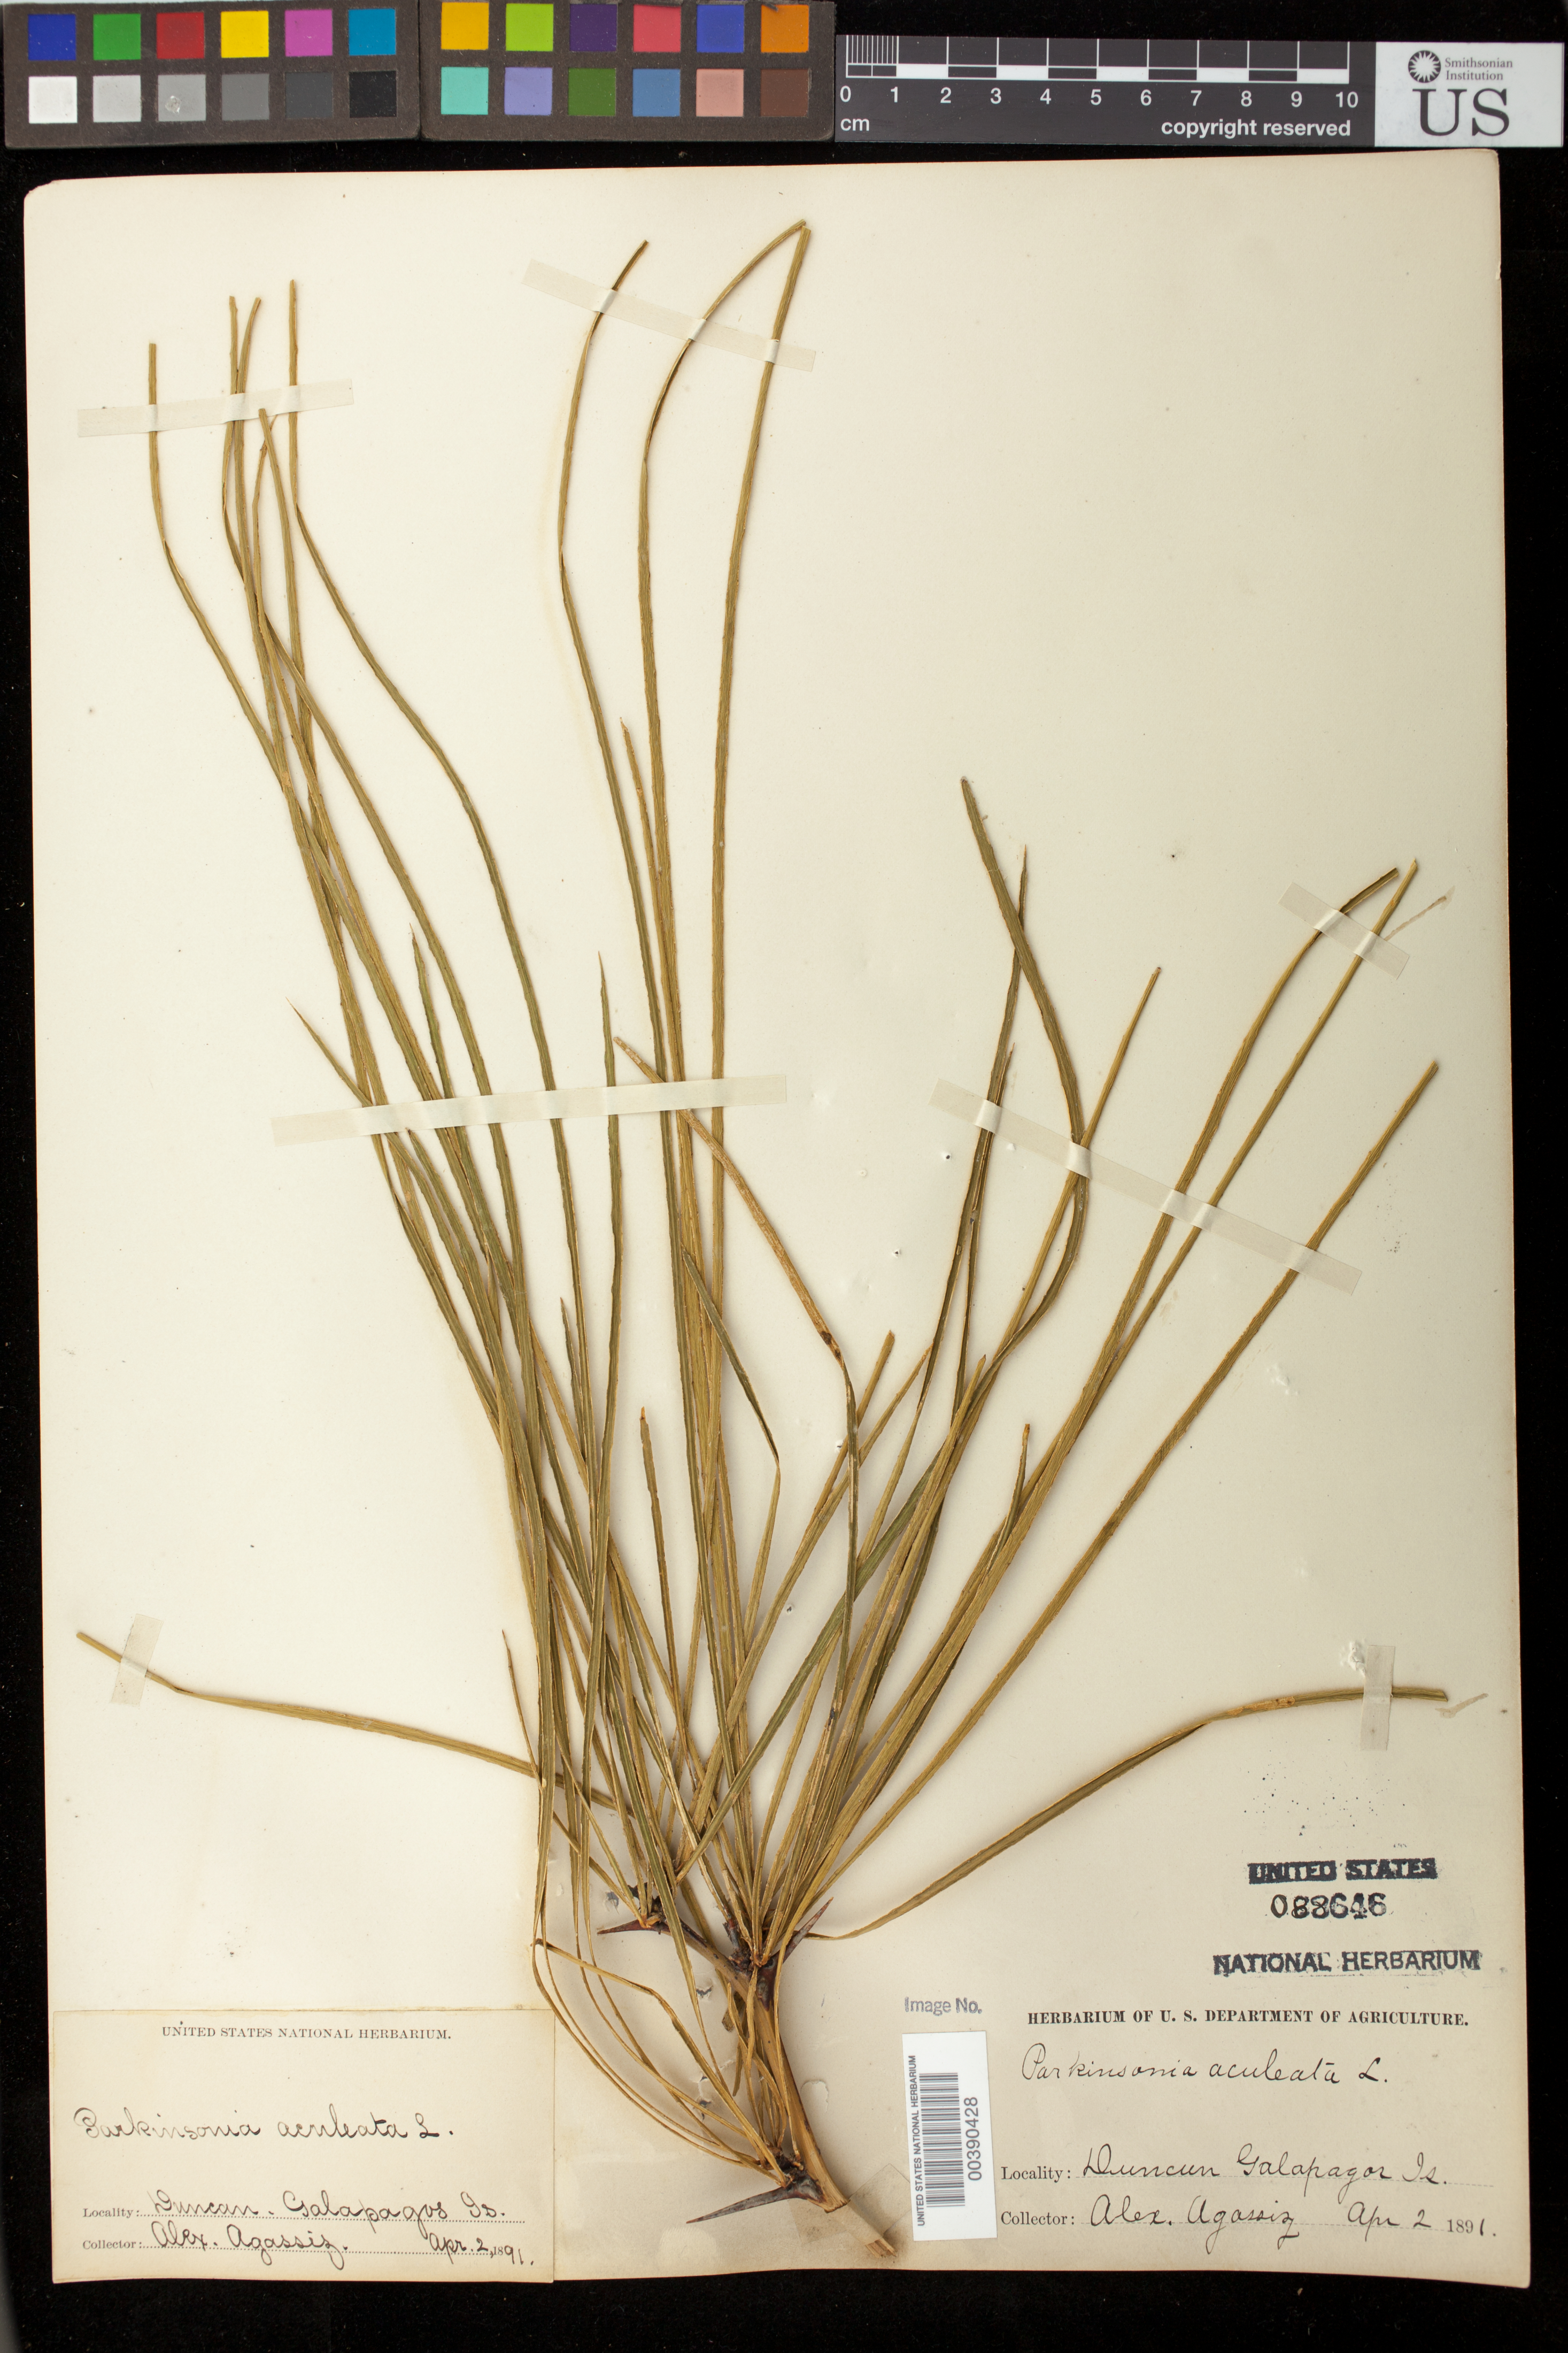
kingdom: Plantae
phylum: Tracheophyta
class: Magnoliopsida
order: Fabales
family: Fabaceae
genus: Parkinsonia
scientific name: Parkinsonia aculeata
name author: L.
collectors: A. E. Agassiz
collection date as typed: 02 Apr 1891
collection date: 1891-04-02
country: Ecuador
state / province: Colón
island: Pinzón (Duncan)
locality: Duncan, Galapagos Is.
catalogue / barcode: US 88646